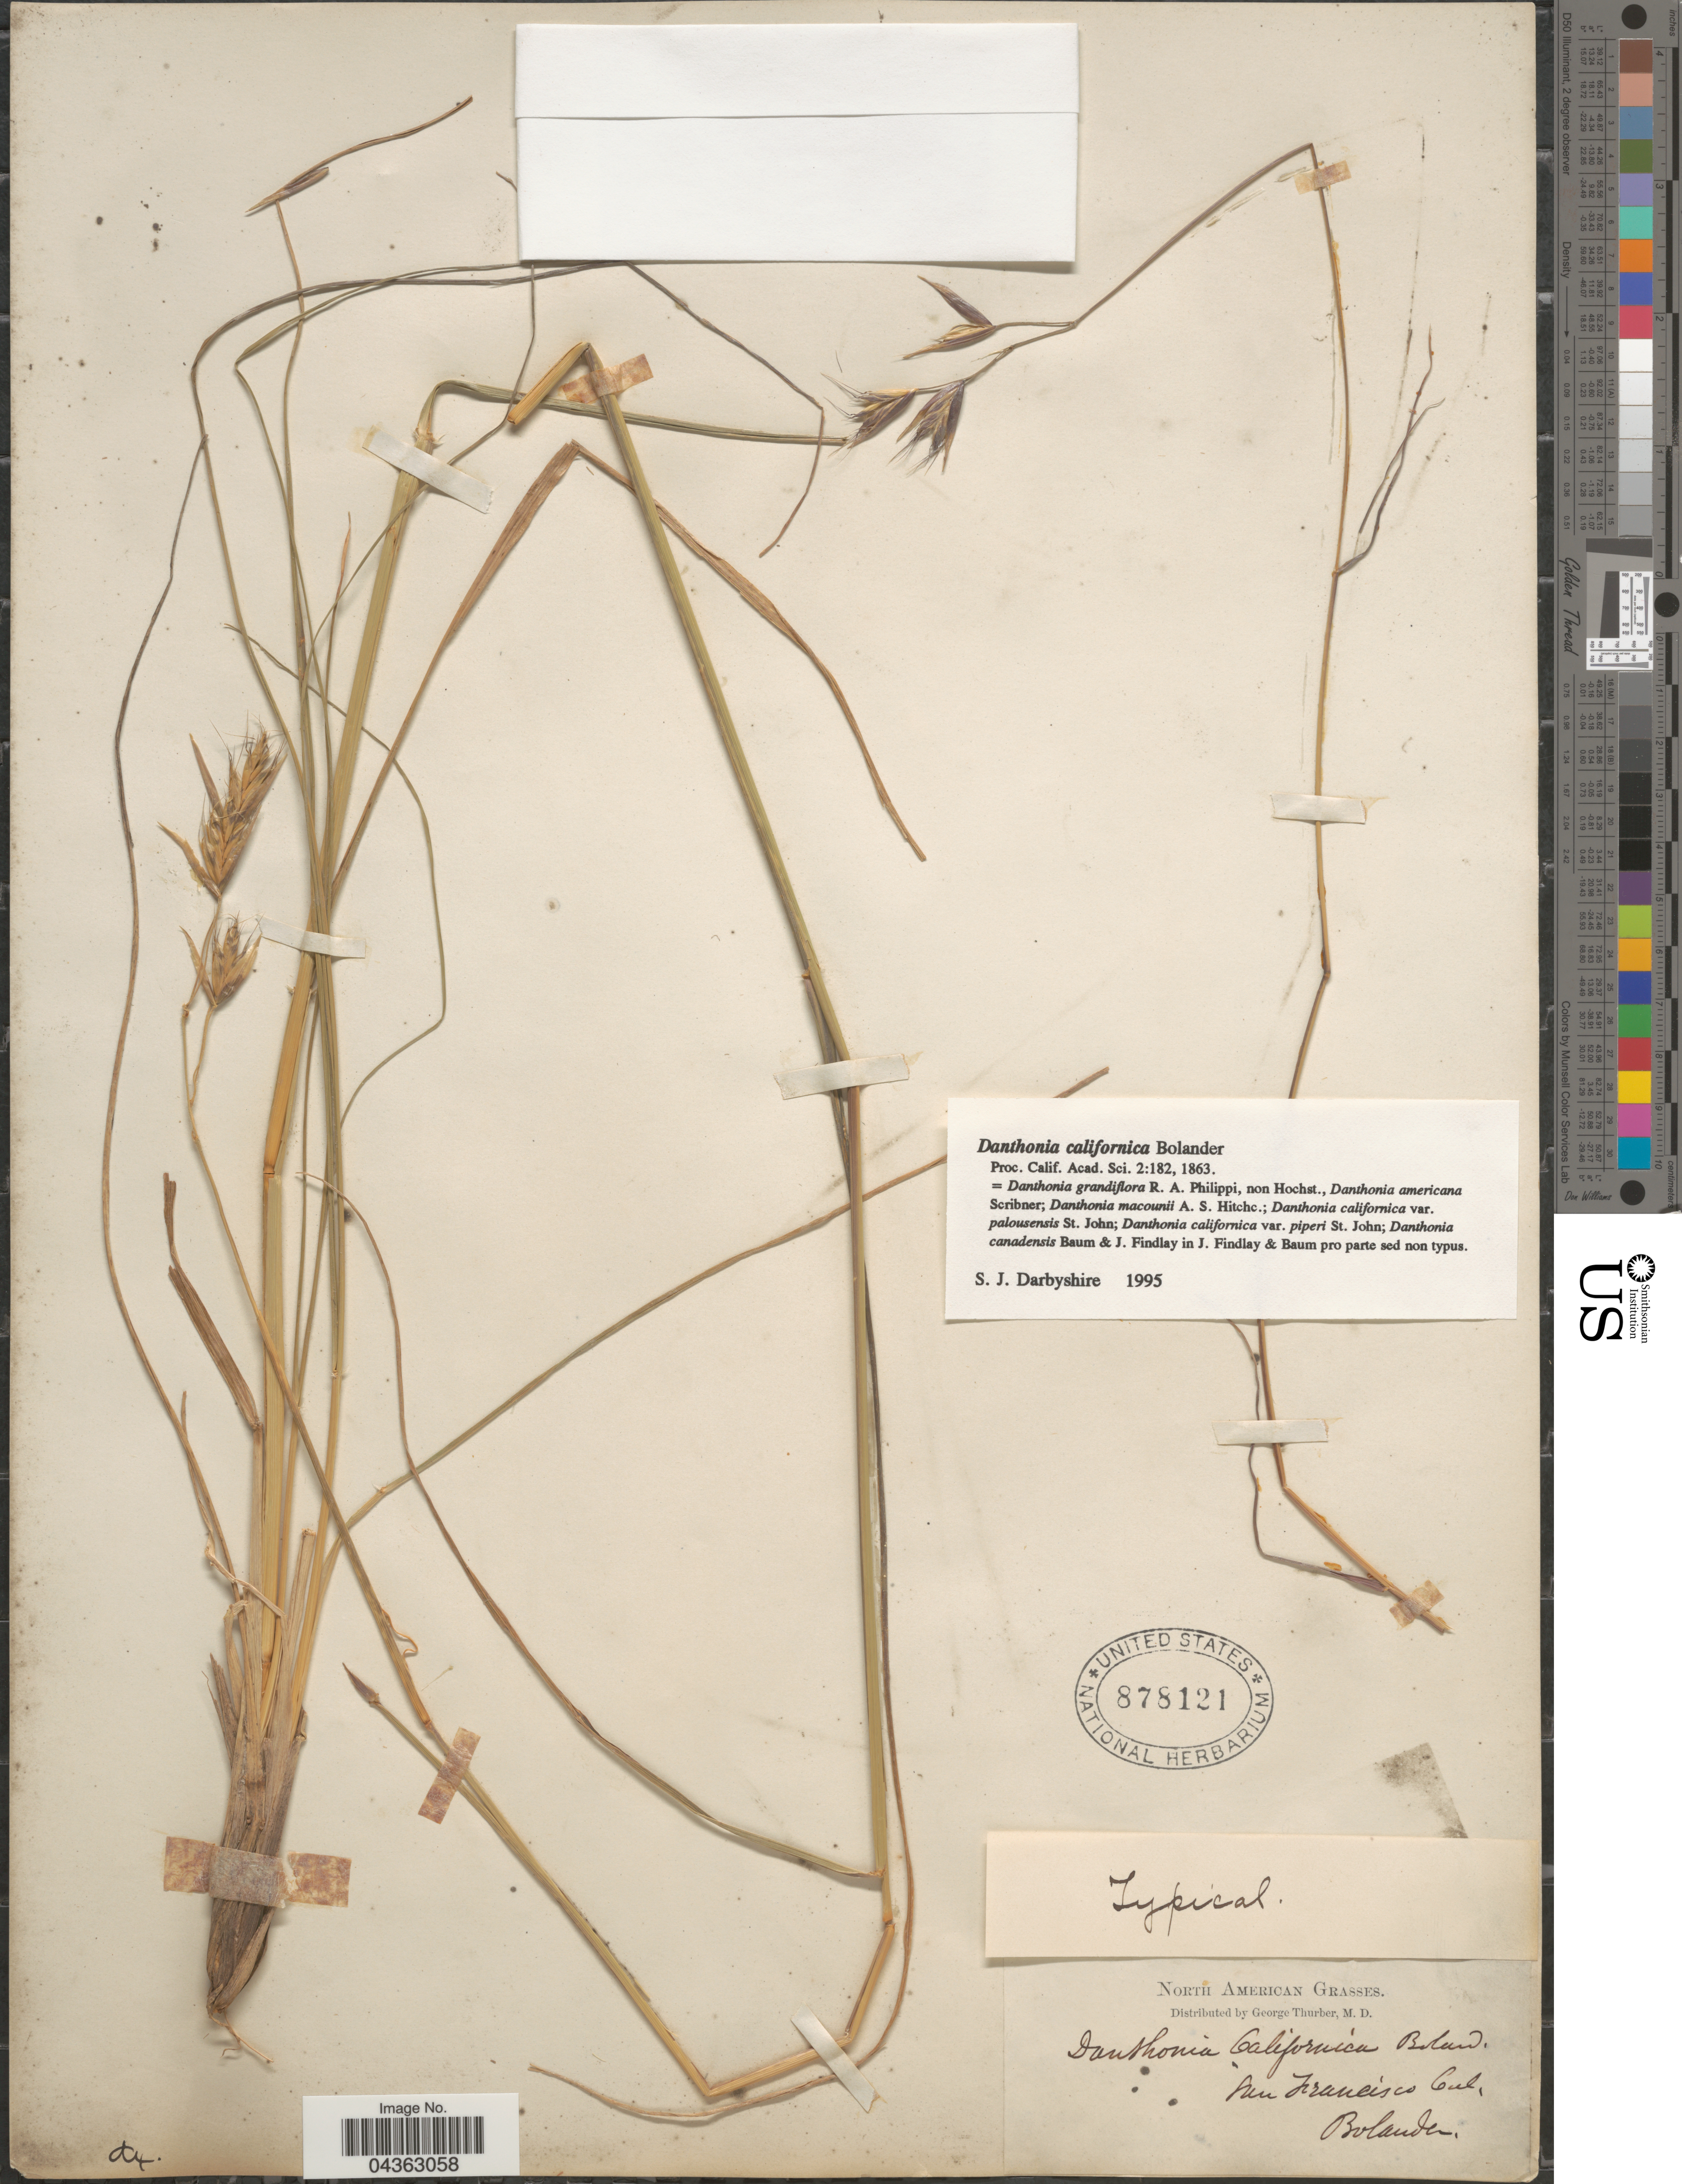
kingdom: Plantae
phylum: Tracheophyta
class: Liliopsida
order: Poales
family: Poaceae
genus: Danthonia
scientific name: Danthonia californica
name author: Bol.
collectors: -. Bolander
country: United States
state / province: California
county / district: San Francisco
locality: San Francisco.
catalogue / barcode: US 878121